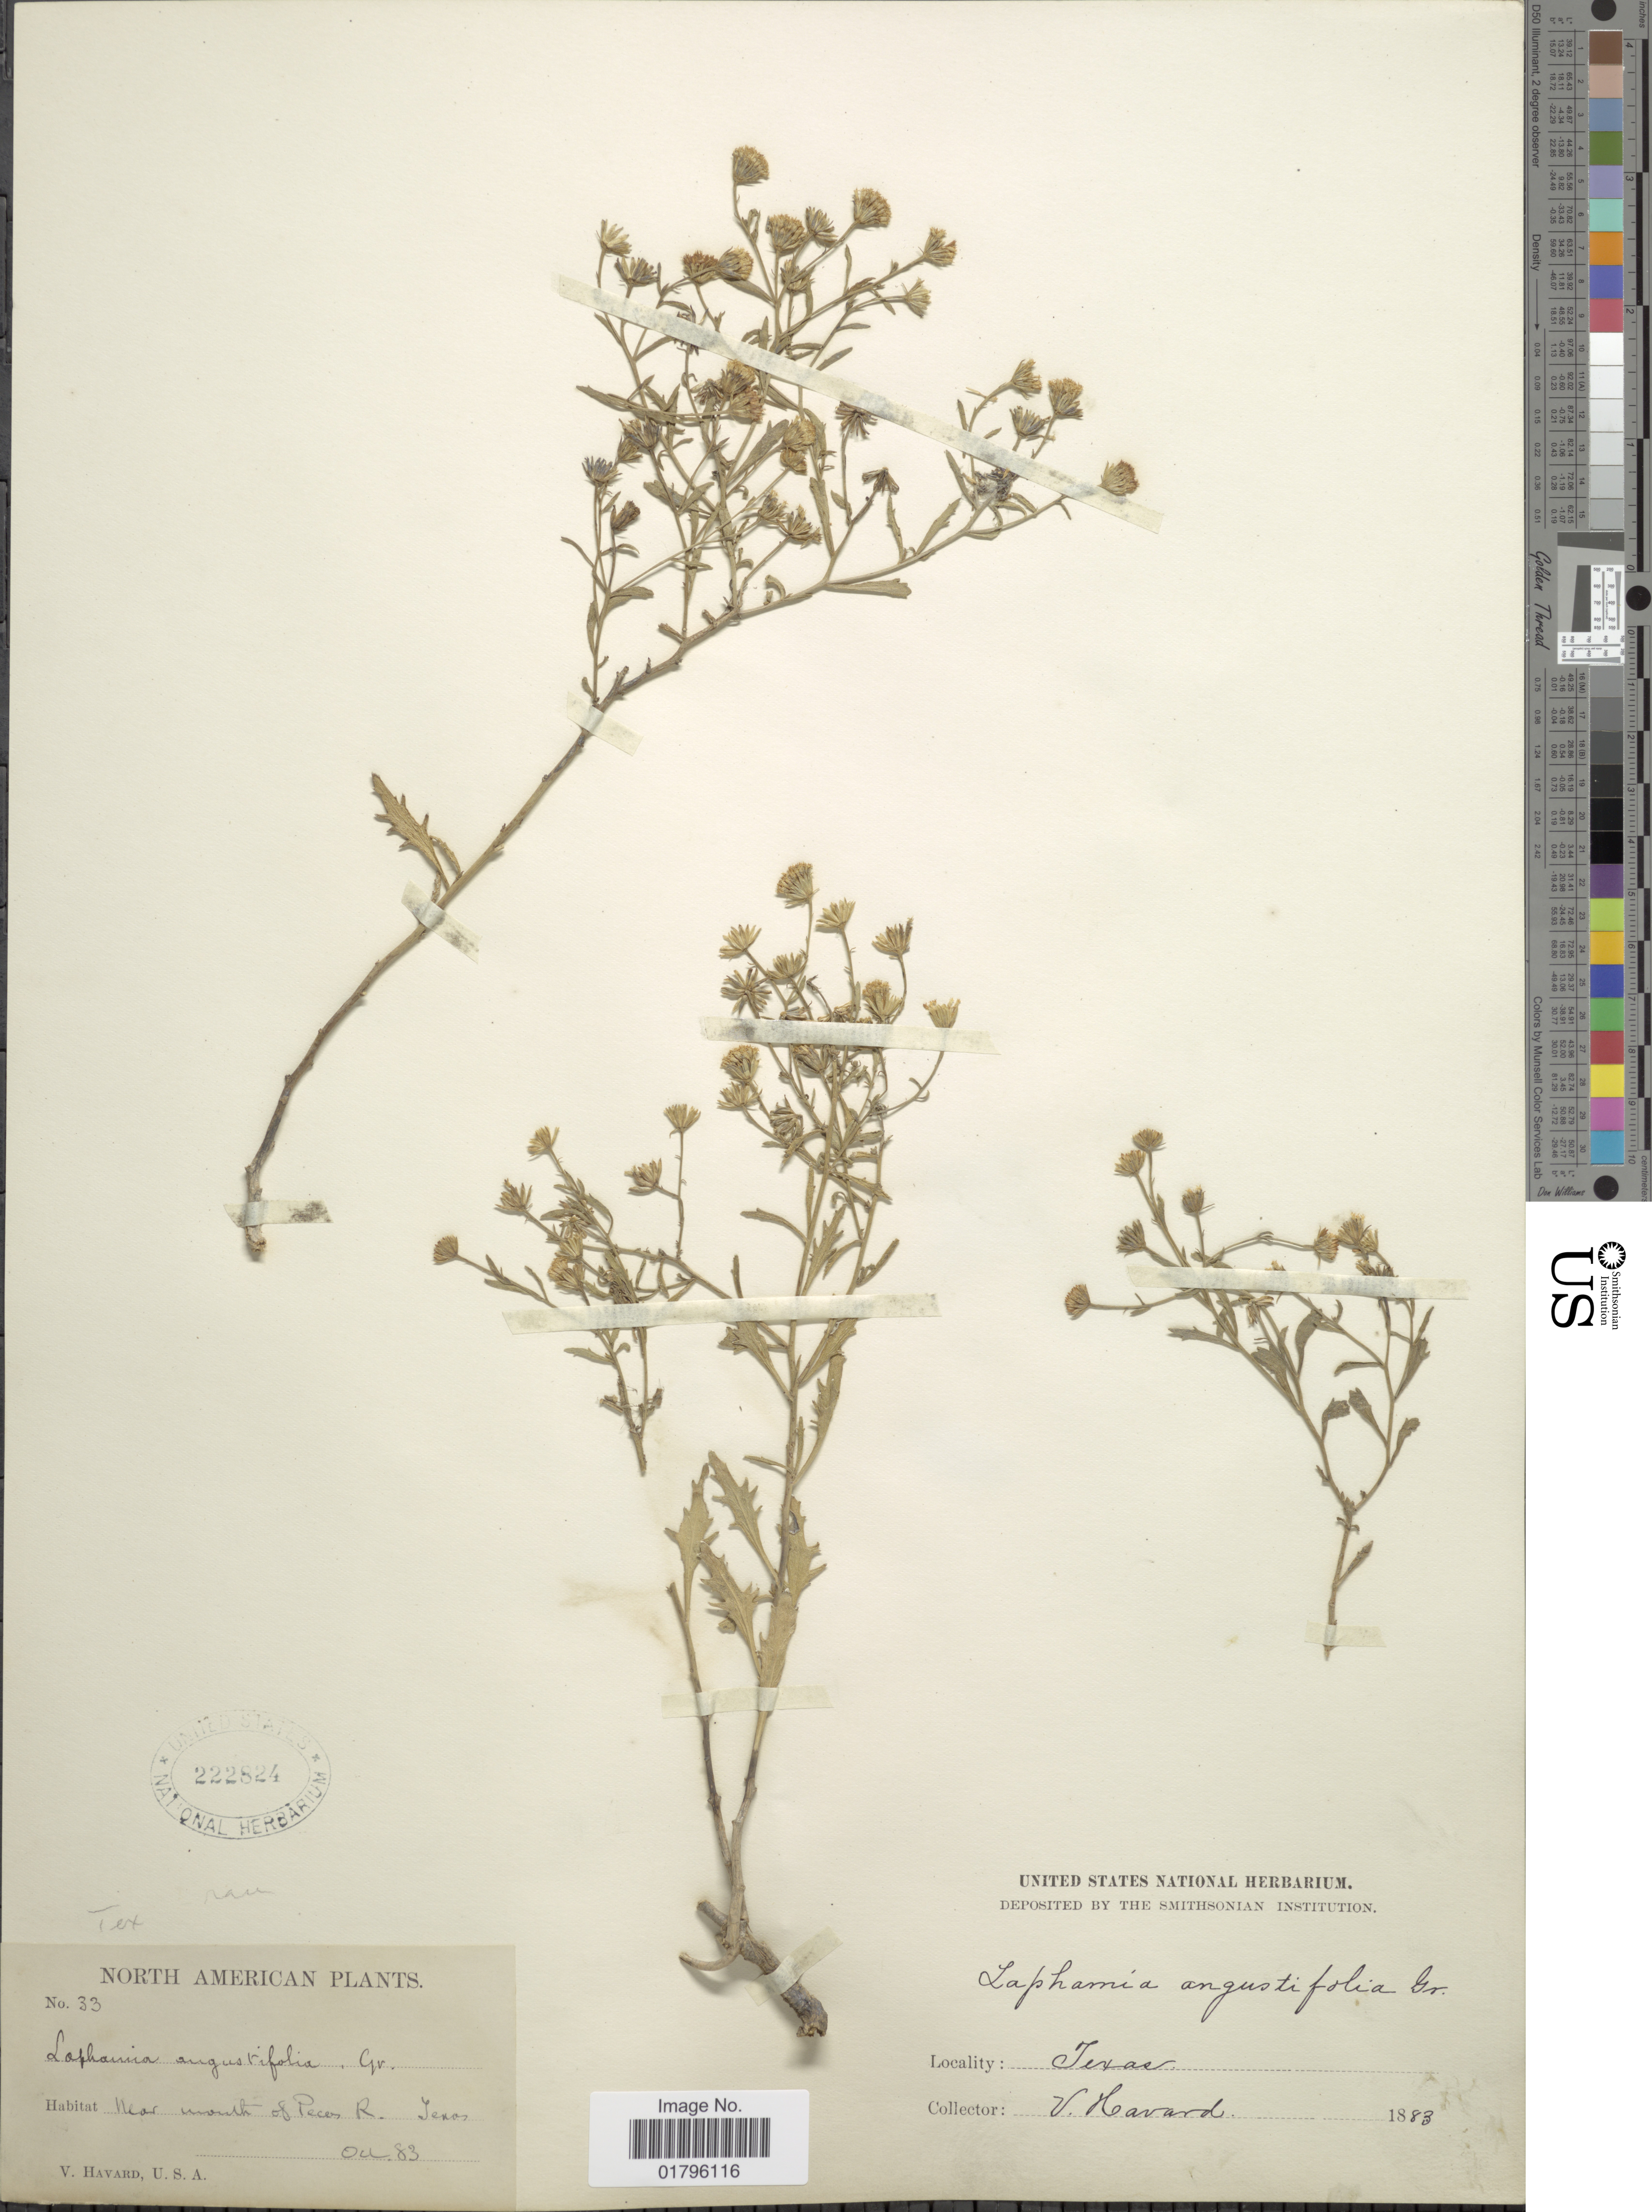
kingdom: Plantae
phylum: Tracheophyta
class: Magnoliopsida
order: Asterales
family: Asteraceae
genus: Perityle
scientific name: Perityle angustifolia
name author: (A. Gray) Shinners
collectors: V. Havard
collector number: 33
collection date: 1883-10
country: United States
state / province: Texas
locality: Near mouth of Pecos R.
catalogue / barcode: US 222824